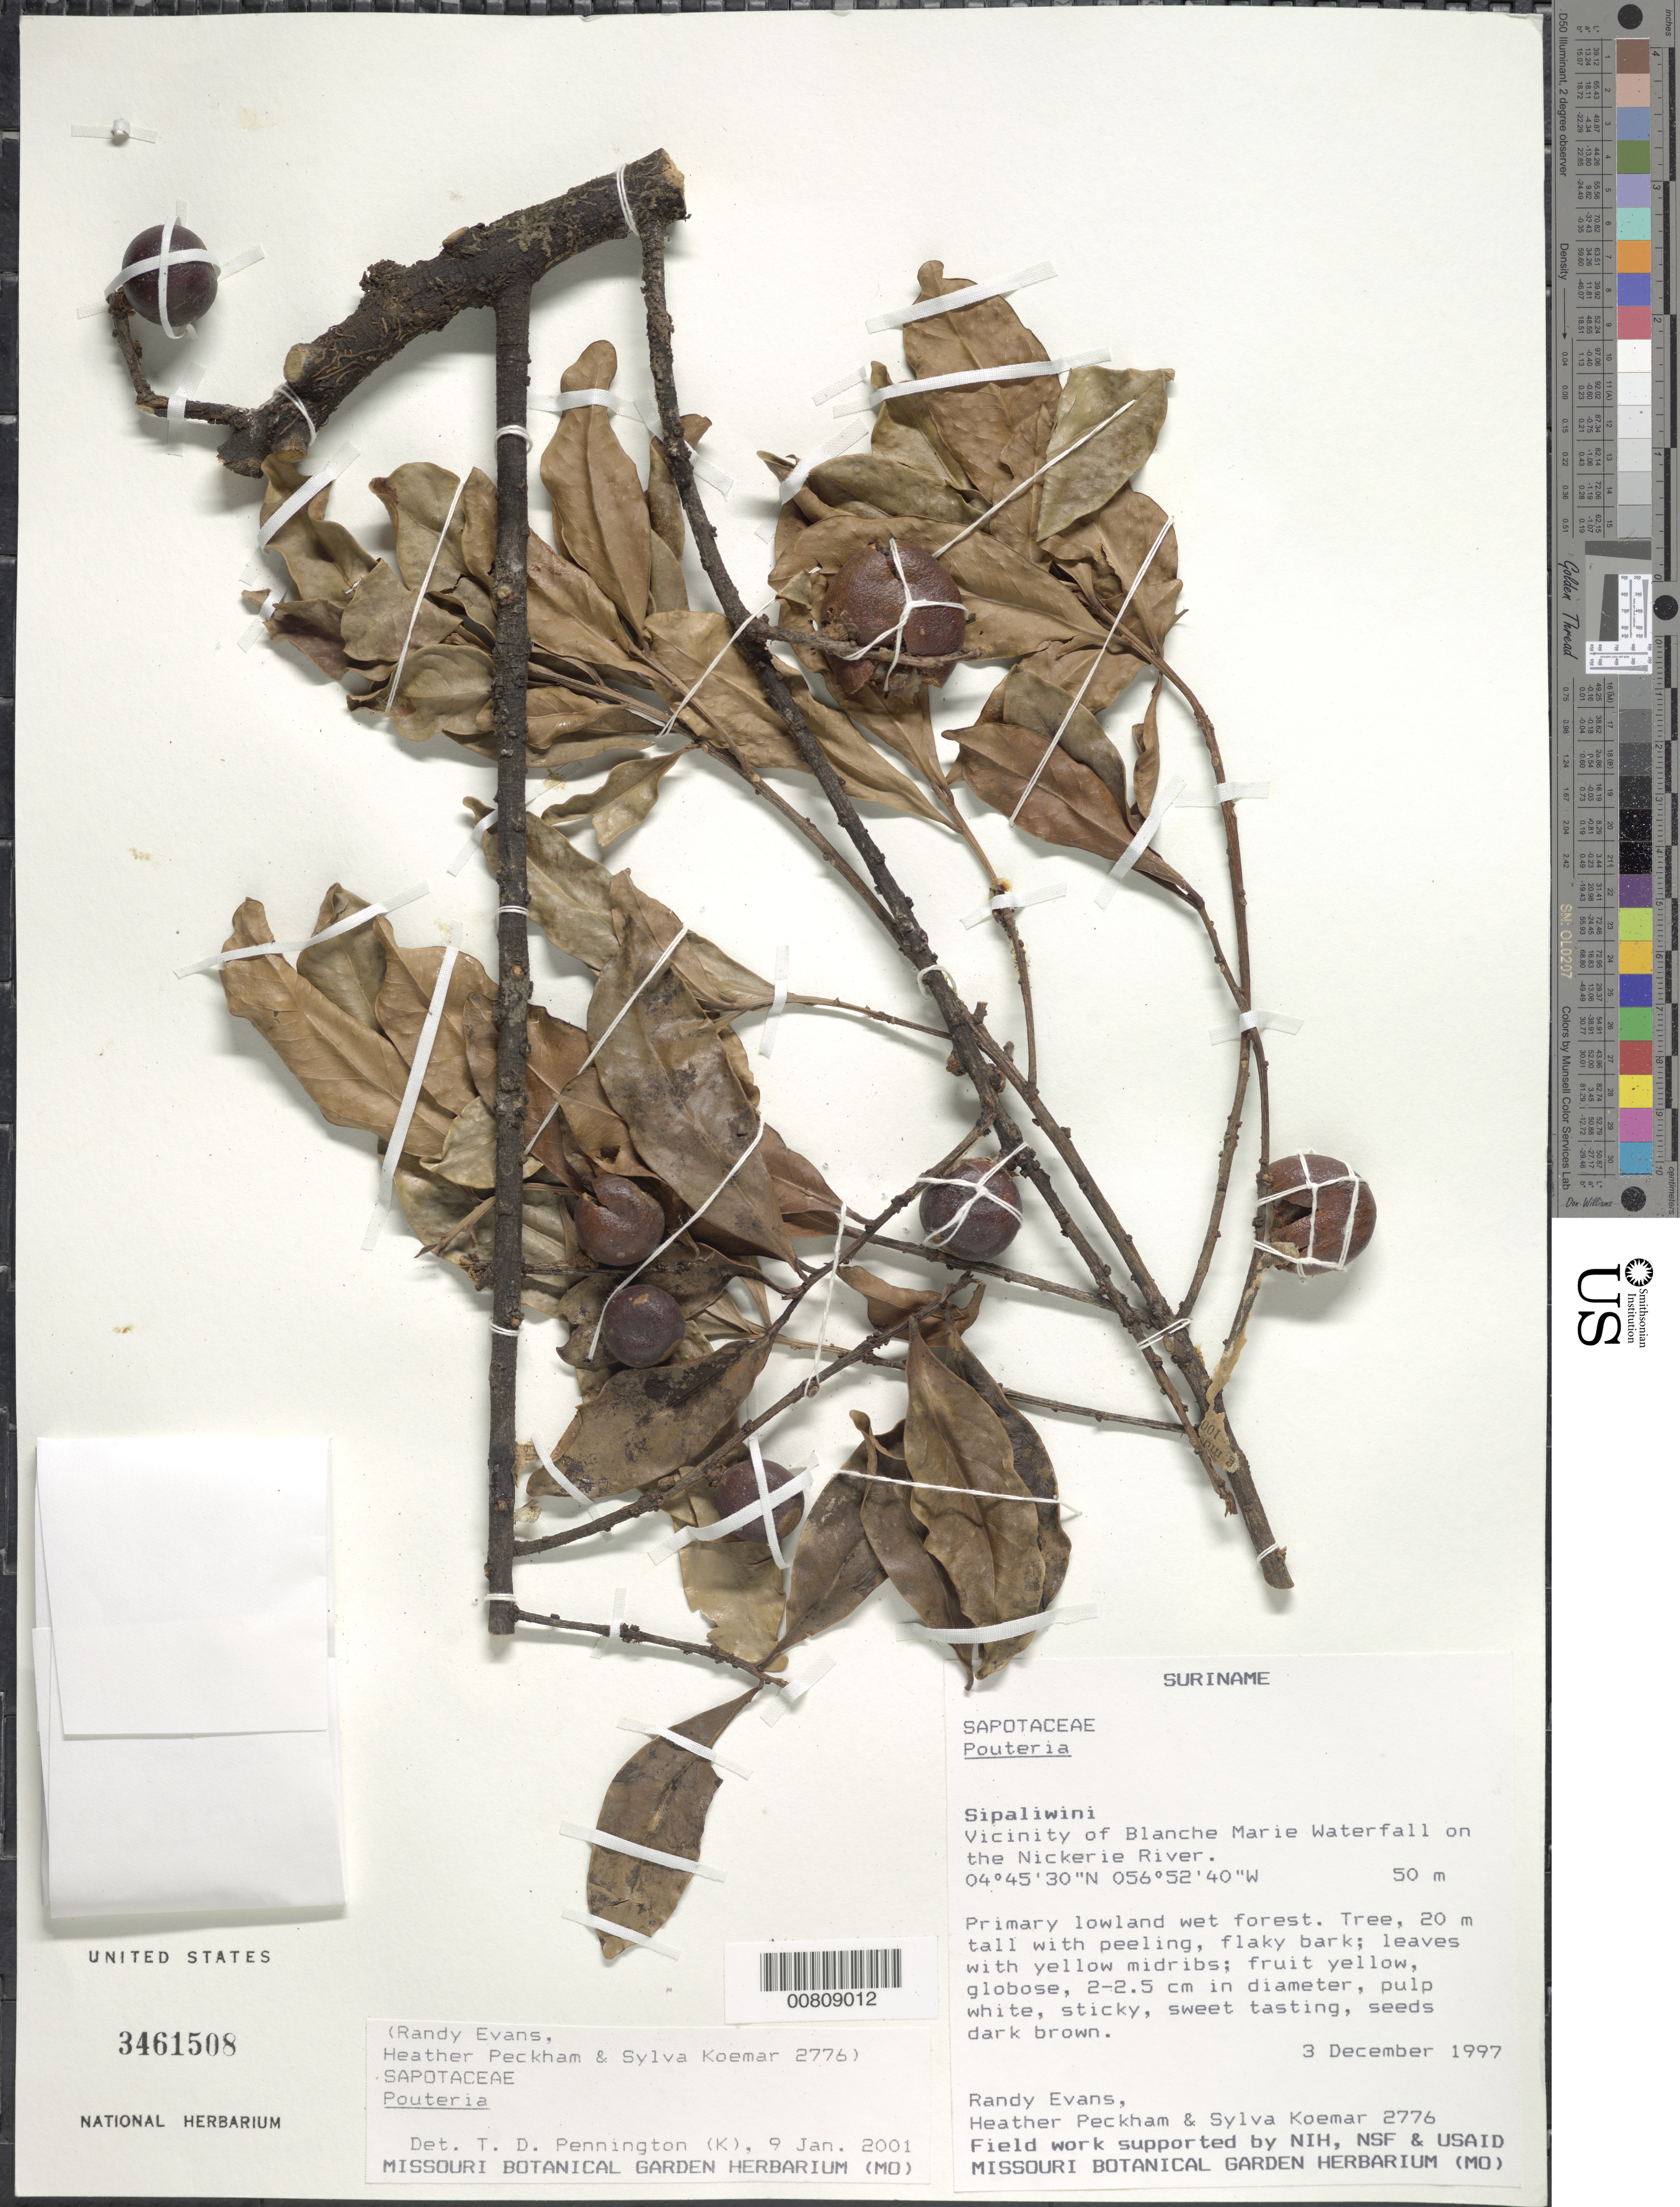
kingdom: Plantae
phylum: Tracheophyta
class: Magnoliopsida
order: Ericales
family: Sapotaceae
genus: Pouteria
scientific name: Pouteria sp.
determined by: Pennington, T. D., (K)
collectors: R. Evans, H. Peckham & S. Koemar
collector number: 2776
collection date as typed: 3-Dec-97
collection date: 1997-12-03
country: Suriname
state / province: Sipaliwini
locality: Blanche Marie Waterfall, vic., on Nickerie R.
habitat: Primary lowland forest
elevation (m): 50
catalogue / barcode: US 3461508